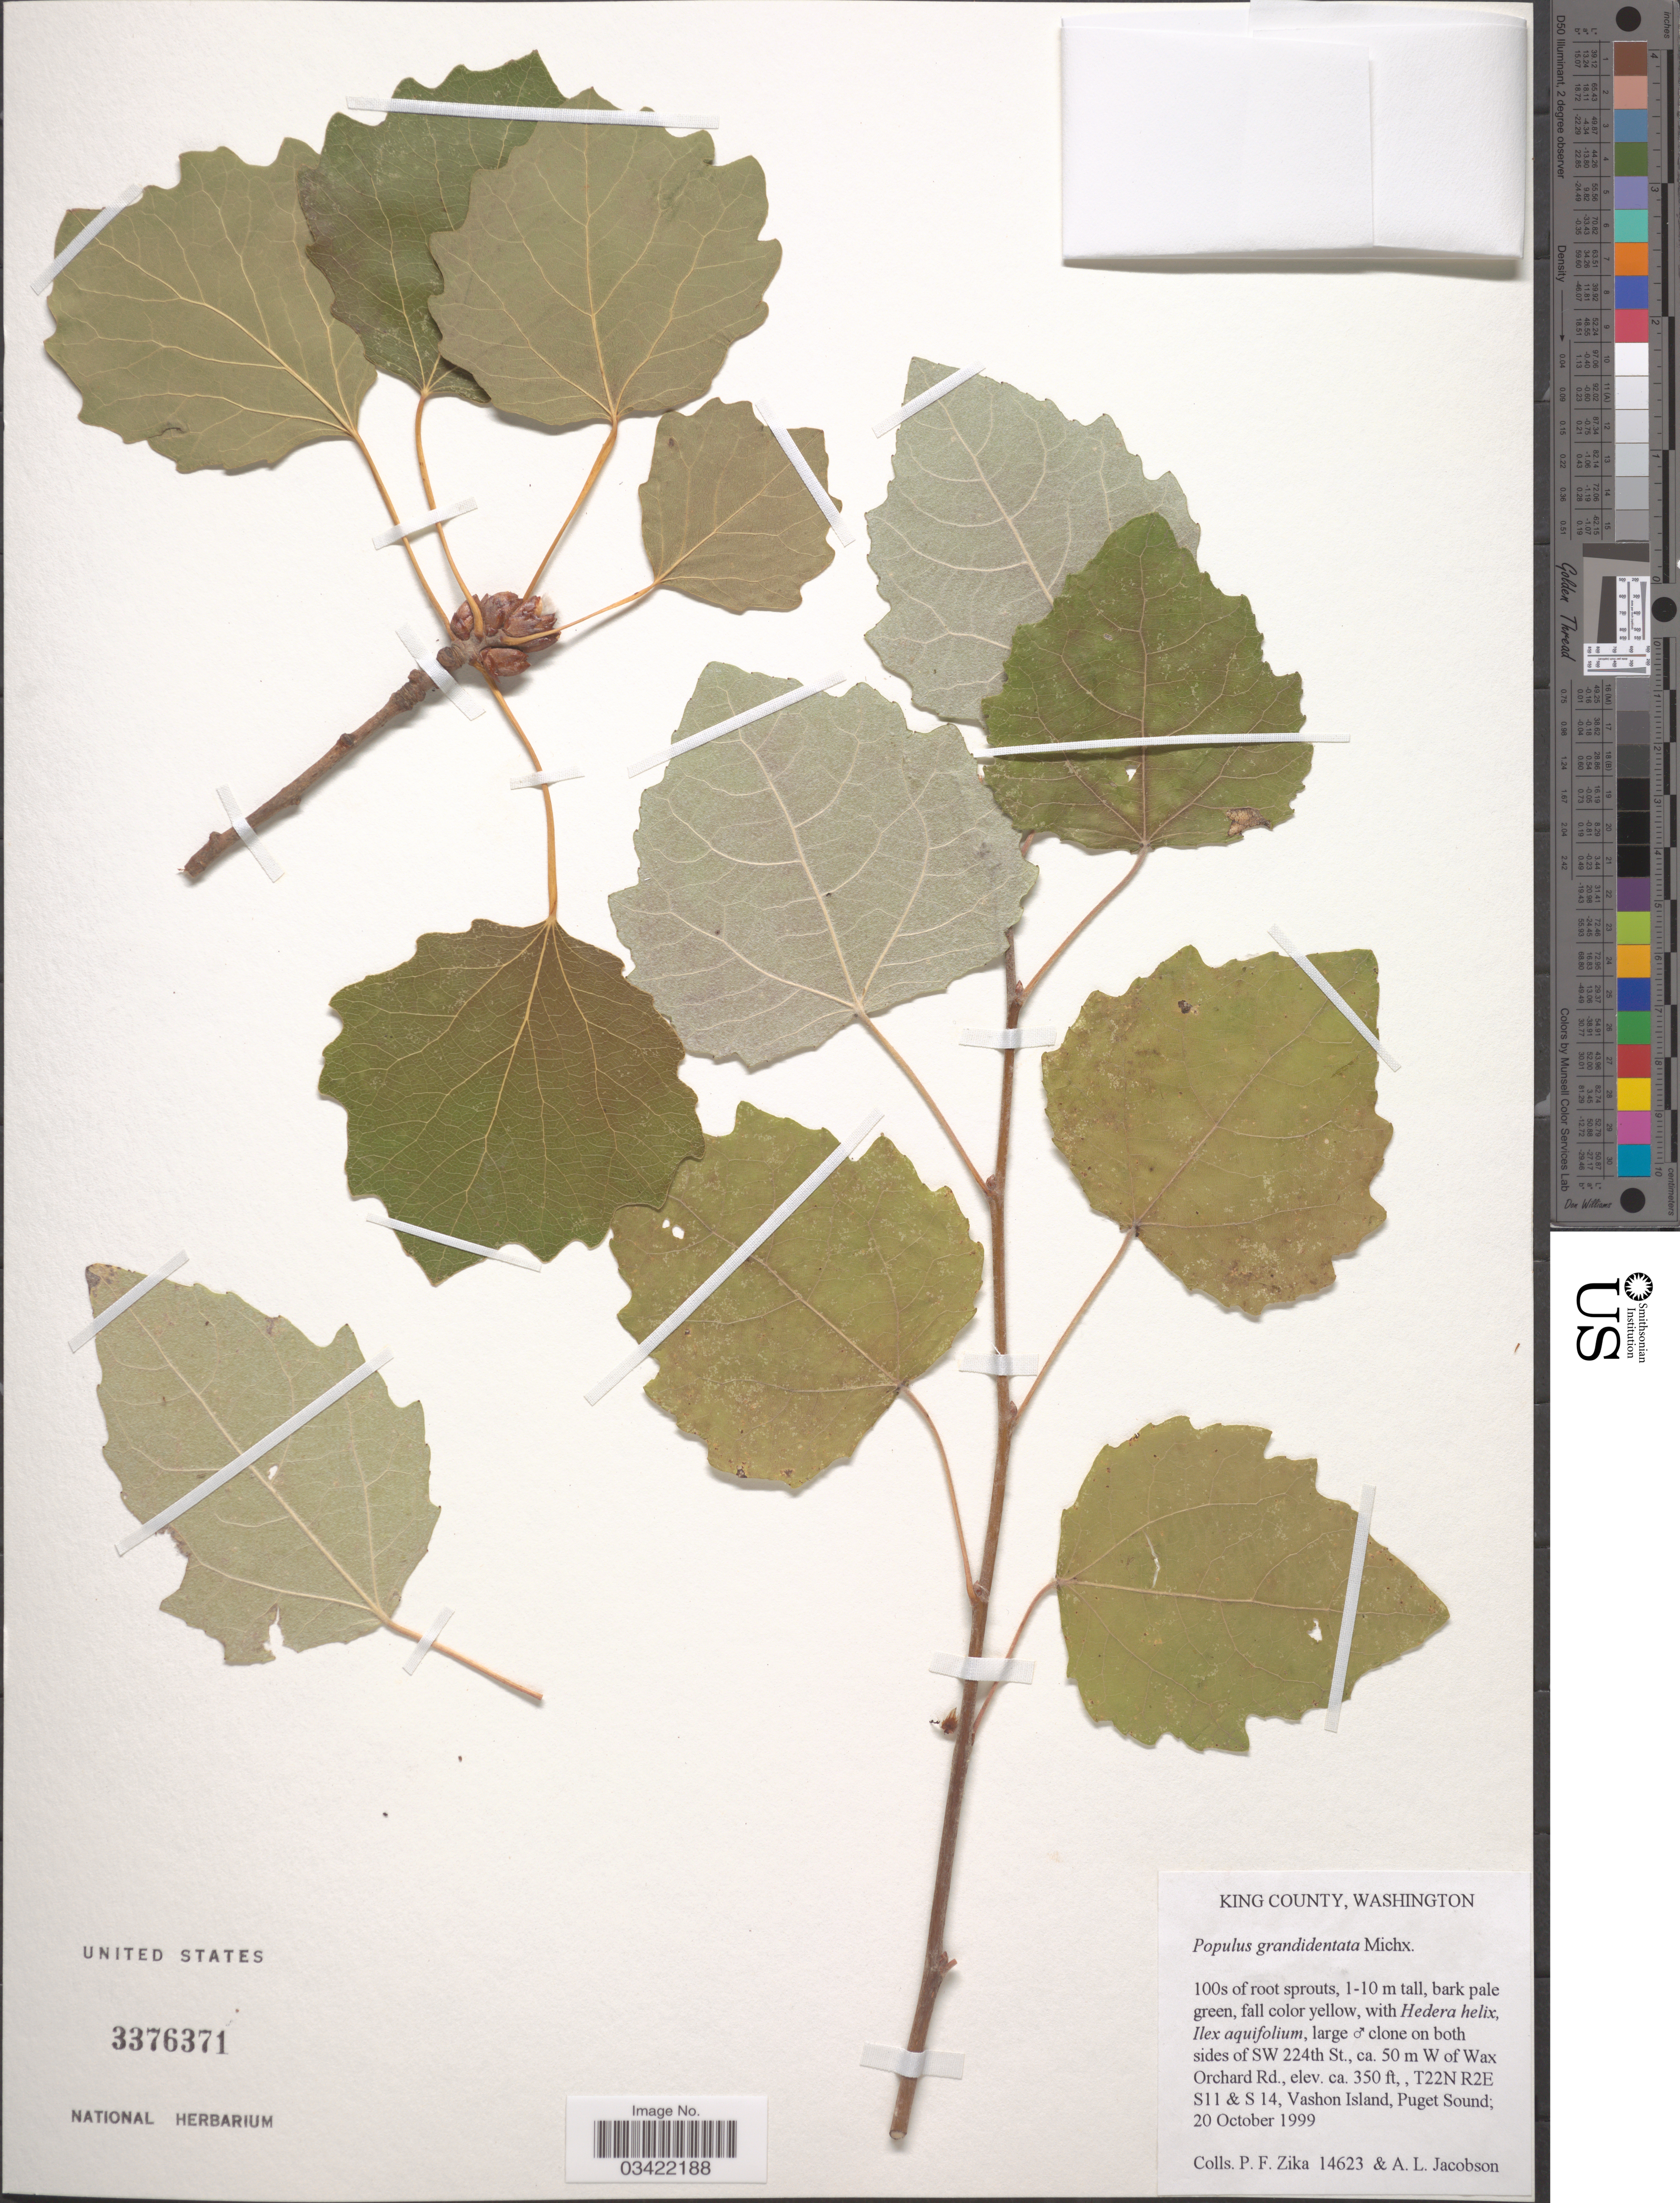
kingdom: Plantae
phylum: Tracheophyta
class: Magnoliopsida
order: Malpighiales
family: Salicaceae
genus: Populus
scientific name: Populus grandidentata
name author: Michx.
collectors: P. F. Zika & A. Jacobson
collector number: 14623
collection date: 1999-10-20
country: United States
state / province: Washington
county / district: King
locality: King County. On both sides of SW 224th St., ca. 50 m W of Wax Orchard Rd., T22N R2E S11 & S 14, Vashon Island, Puget Sound.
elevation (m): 107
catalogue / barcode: US 3376371